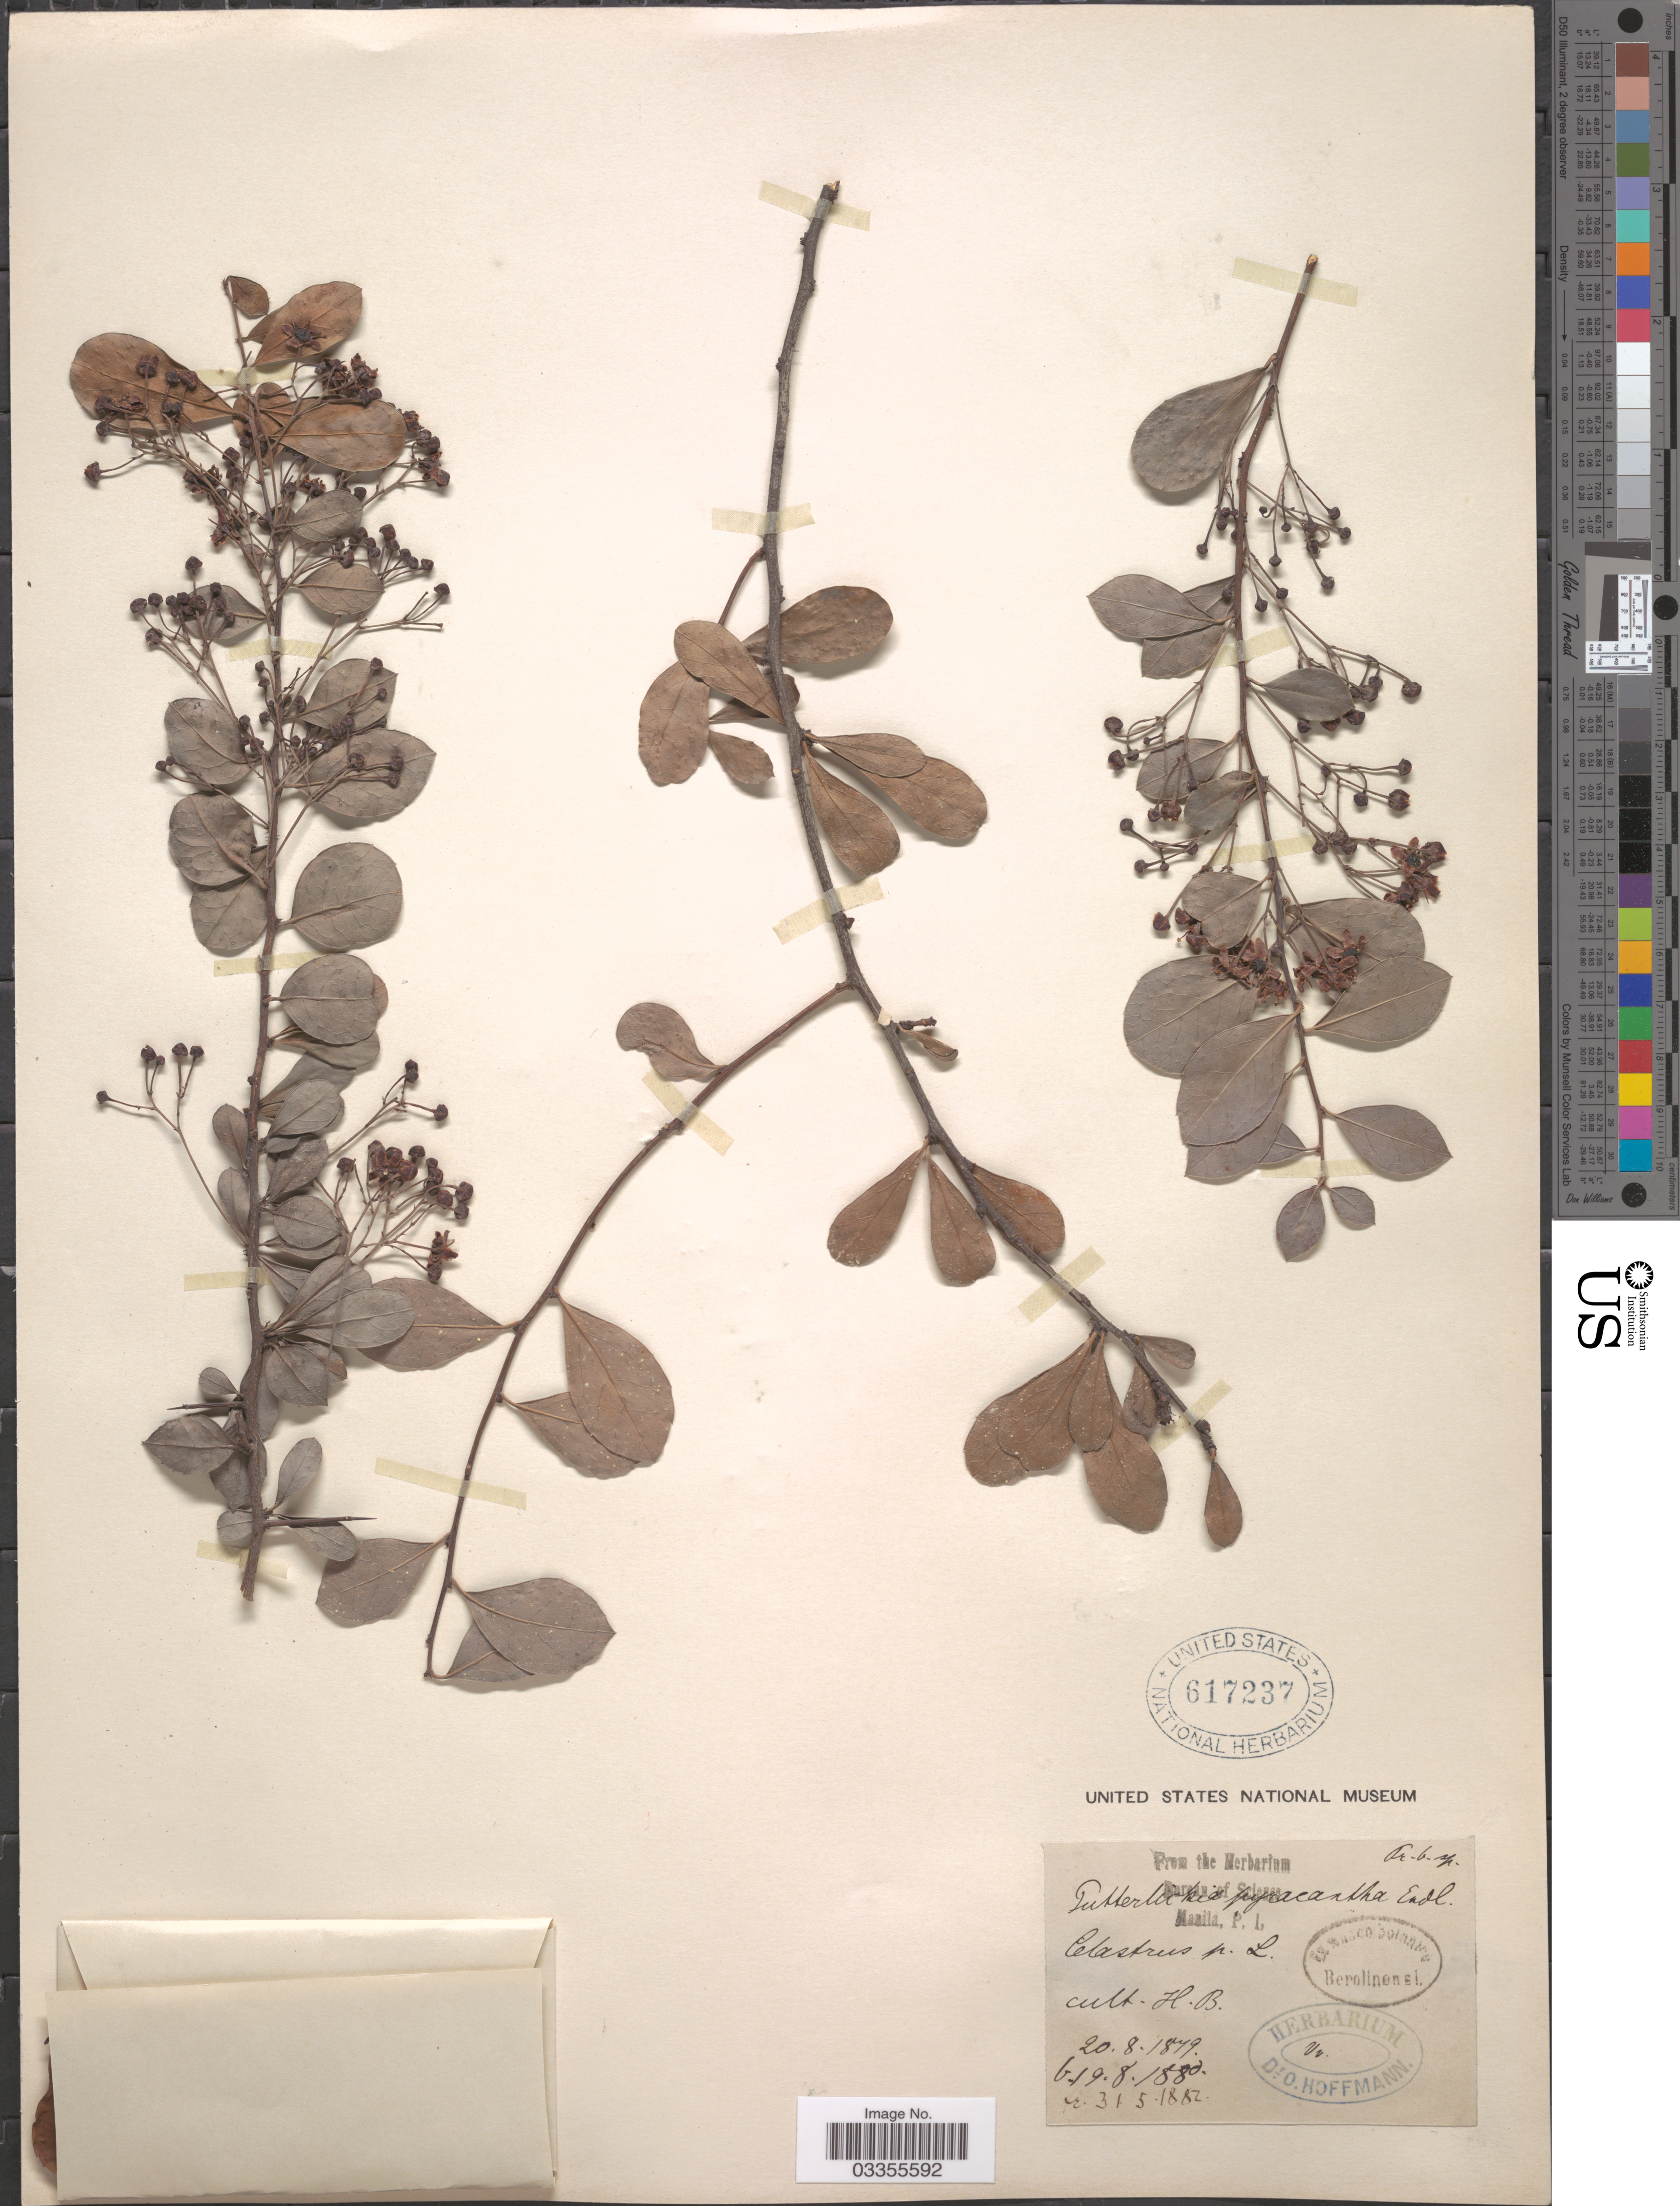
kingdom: Plantae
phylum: Tracheophyta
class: Magnoliopsida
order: Celastrales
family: Celastraceae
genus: Putterlickia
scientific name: Putterlickia pyracantha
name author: (L.) Szyszyl.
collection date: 1879-08-20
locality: Cult. H. B.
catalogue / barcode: US 617237